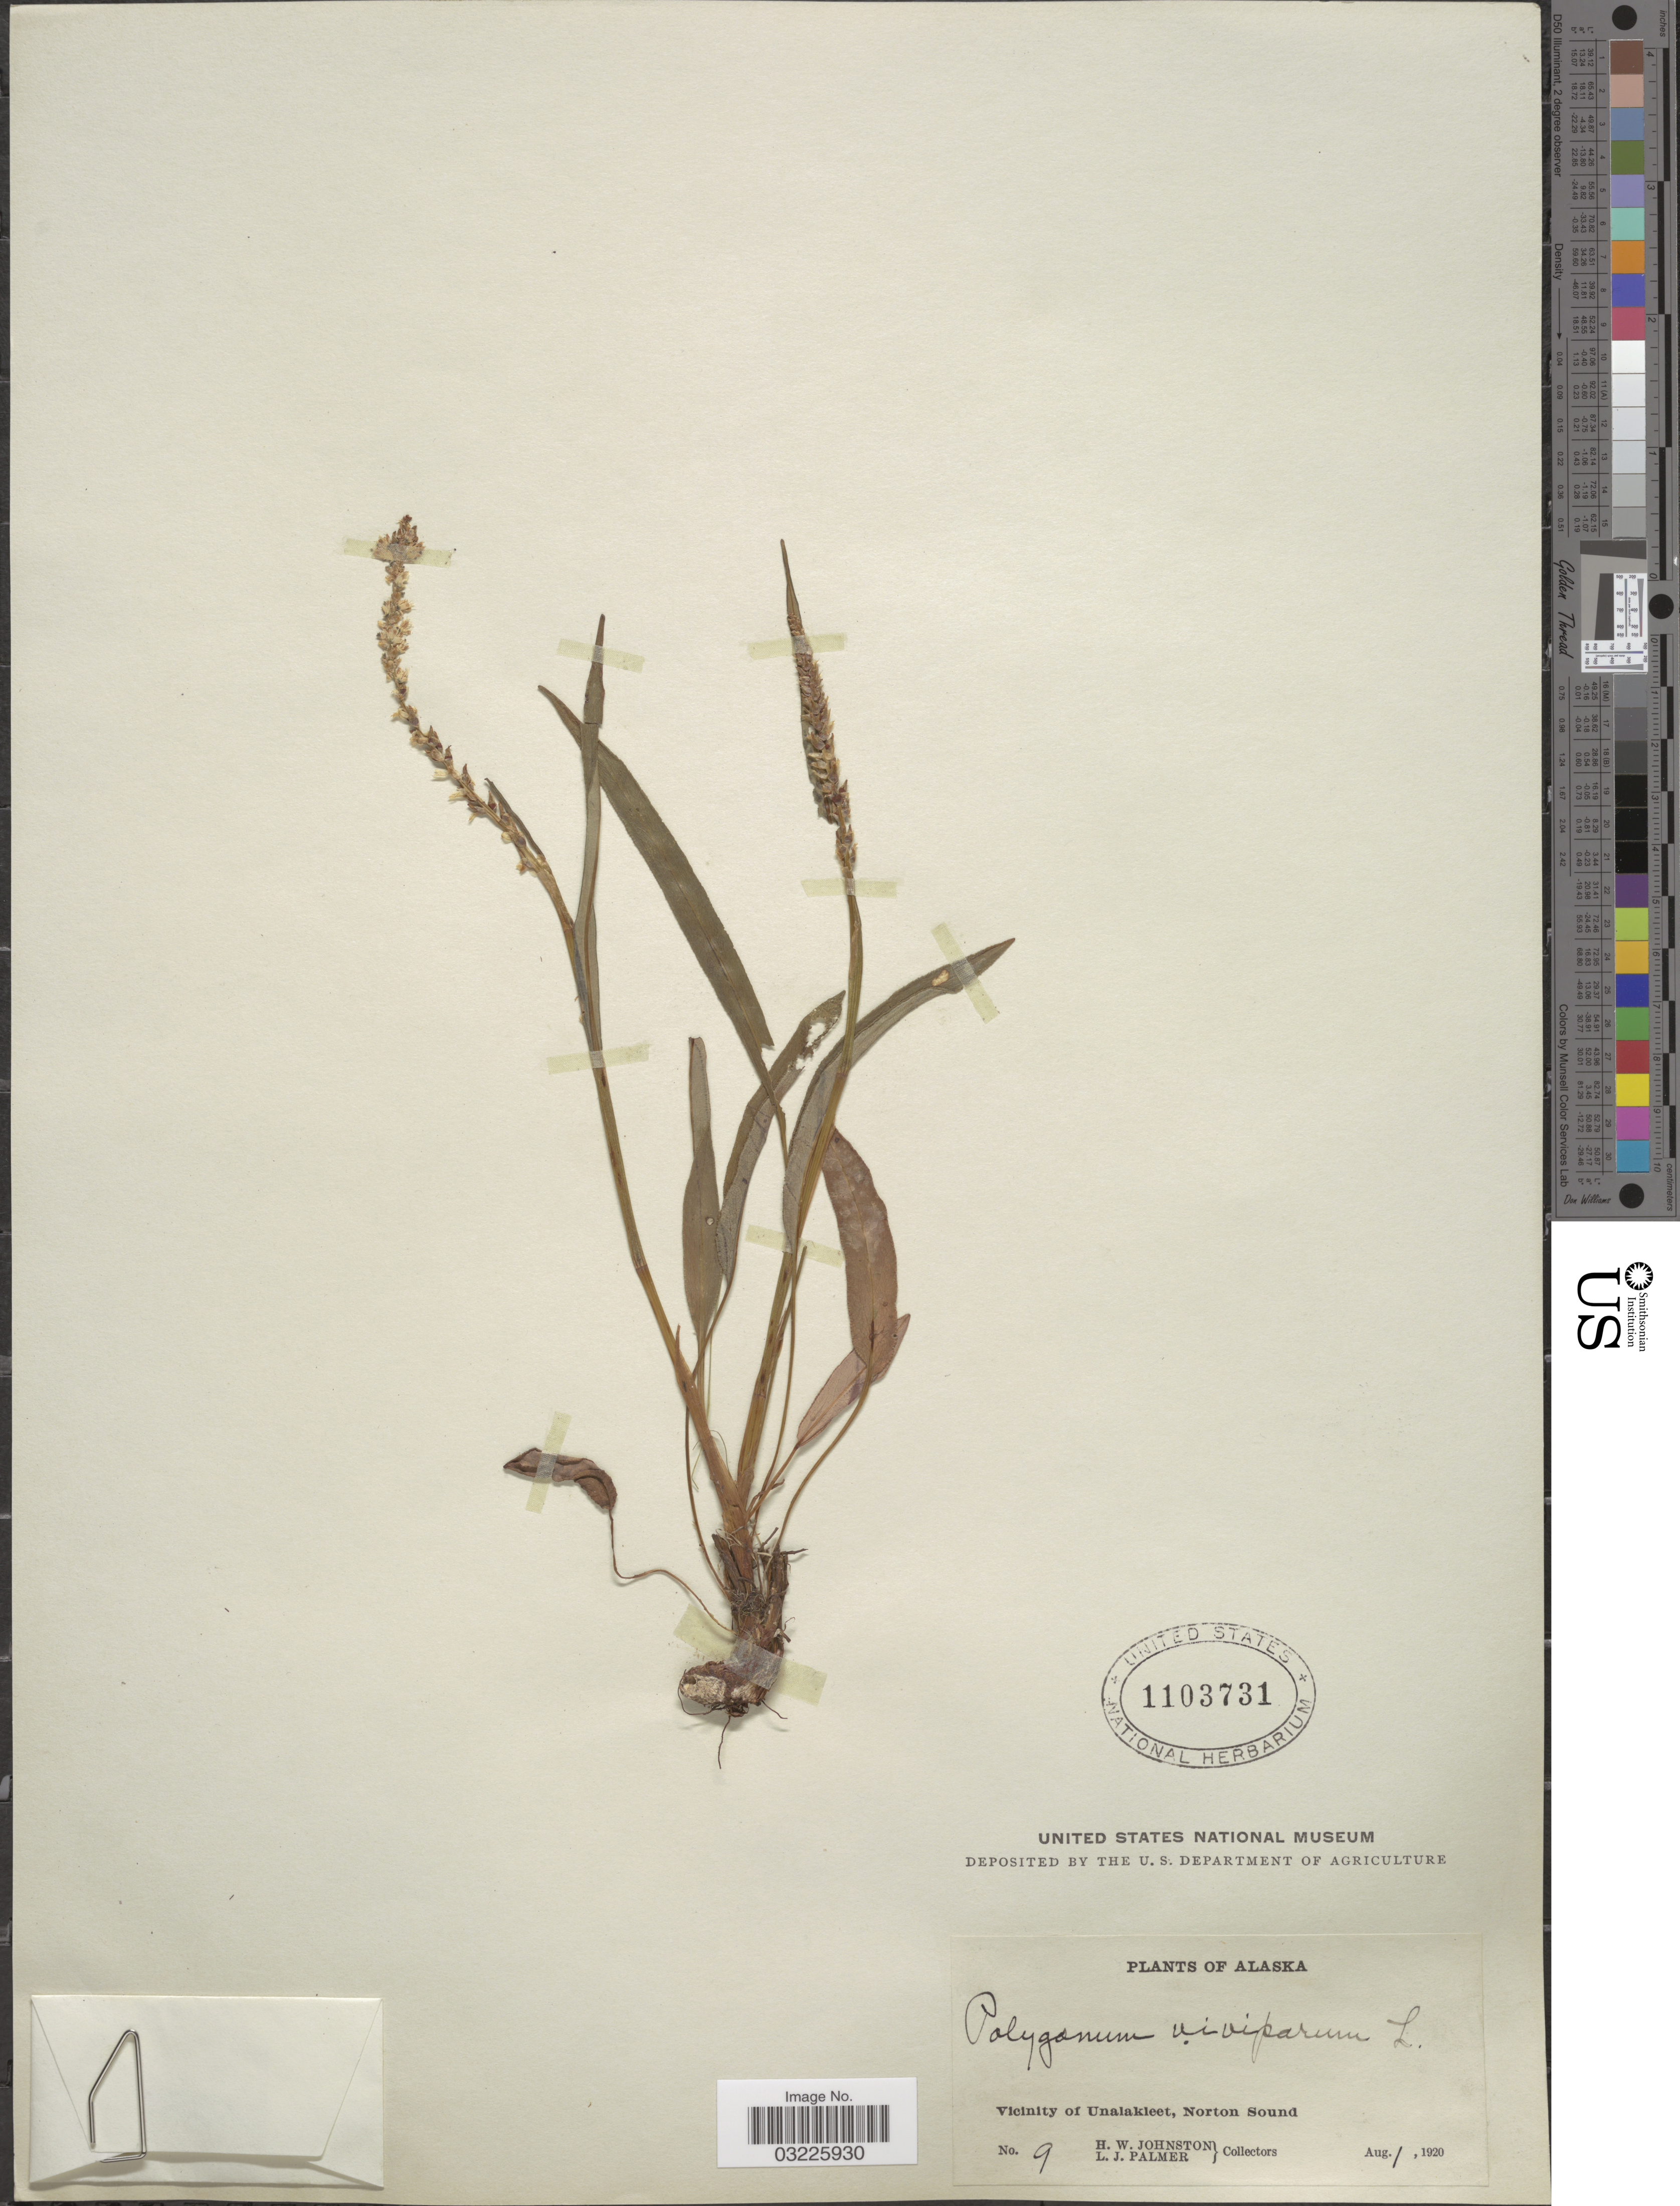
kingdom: Plantae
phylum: Tracheophyta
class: Magnoliopsida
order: Caryophyllales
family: Polygonaceae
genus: Bistorta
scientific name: Bistorta vivipara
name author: (L.) Delarbre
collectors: H. W. Johnston & L. J. Palmer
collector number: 9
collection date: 1920-08-01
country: United States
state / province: Alaska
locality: Vicinity of Unalakleet, Norton Sound.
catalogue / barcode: US 1103731